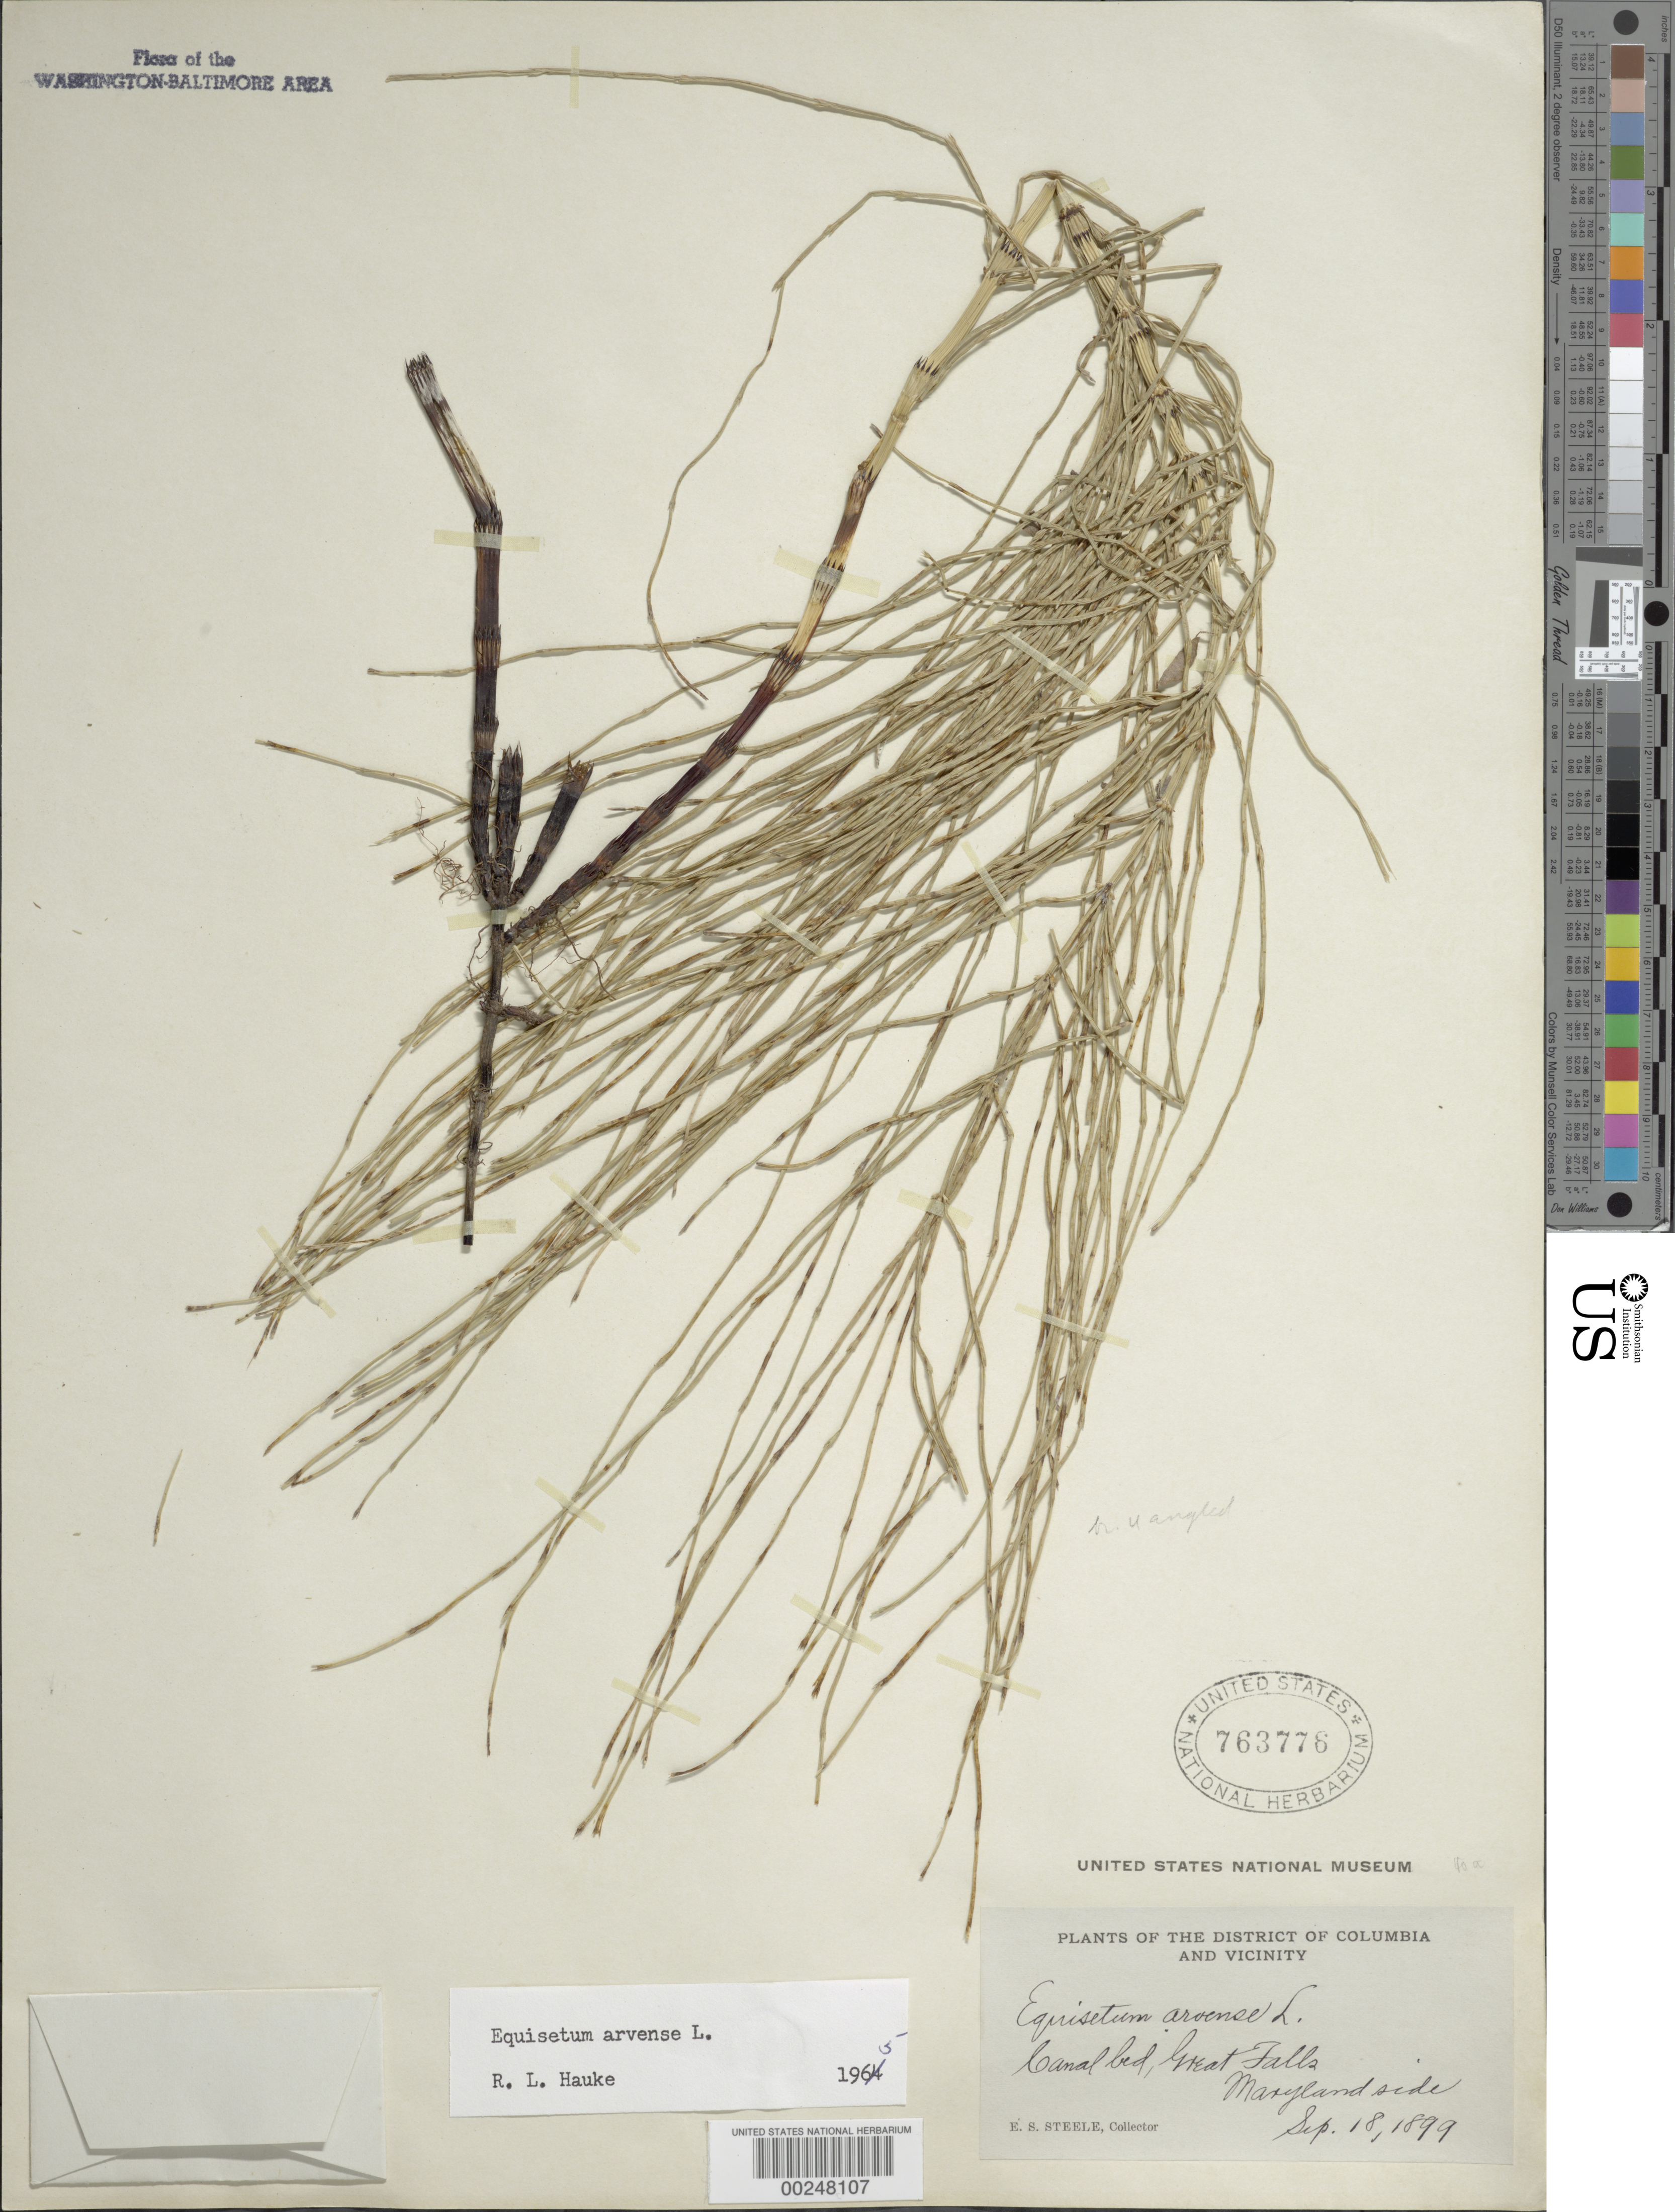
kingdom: Plantae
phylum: Tracheophyta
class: Polypodiopsida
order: Equisetales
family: Equisetaceae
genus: Equisetum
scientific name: Equisetum arvense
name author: L.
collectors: E. Steele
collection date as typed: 18 Sep 1899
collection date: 1899-09-18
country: United States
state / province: Maryland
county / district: Montgomery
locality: Canal Bed, Great Falls C. & O. Canal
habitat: Canal bed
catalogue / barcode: US 763776